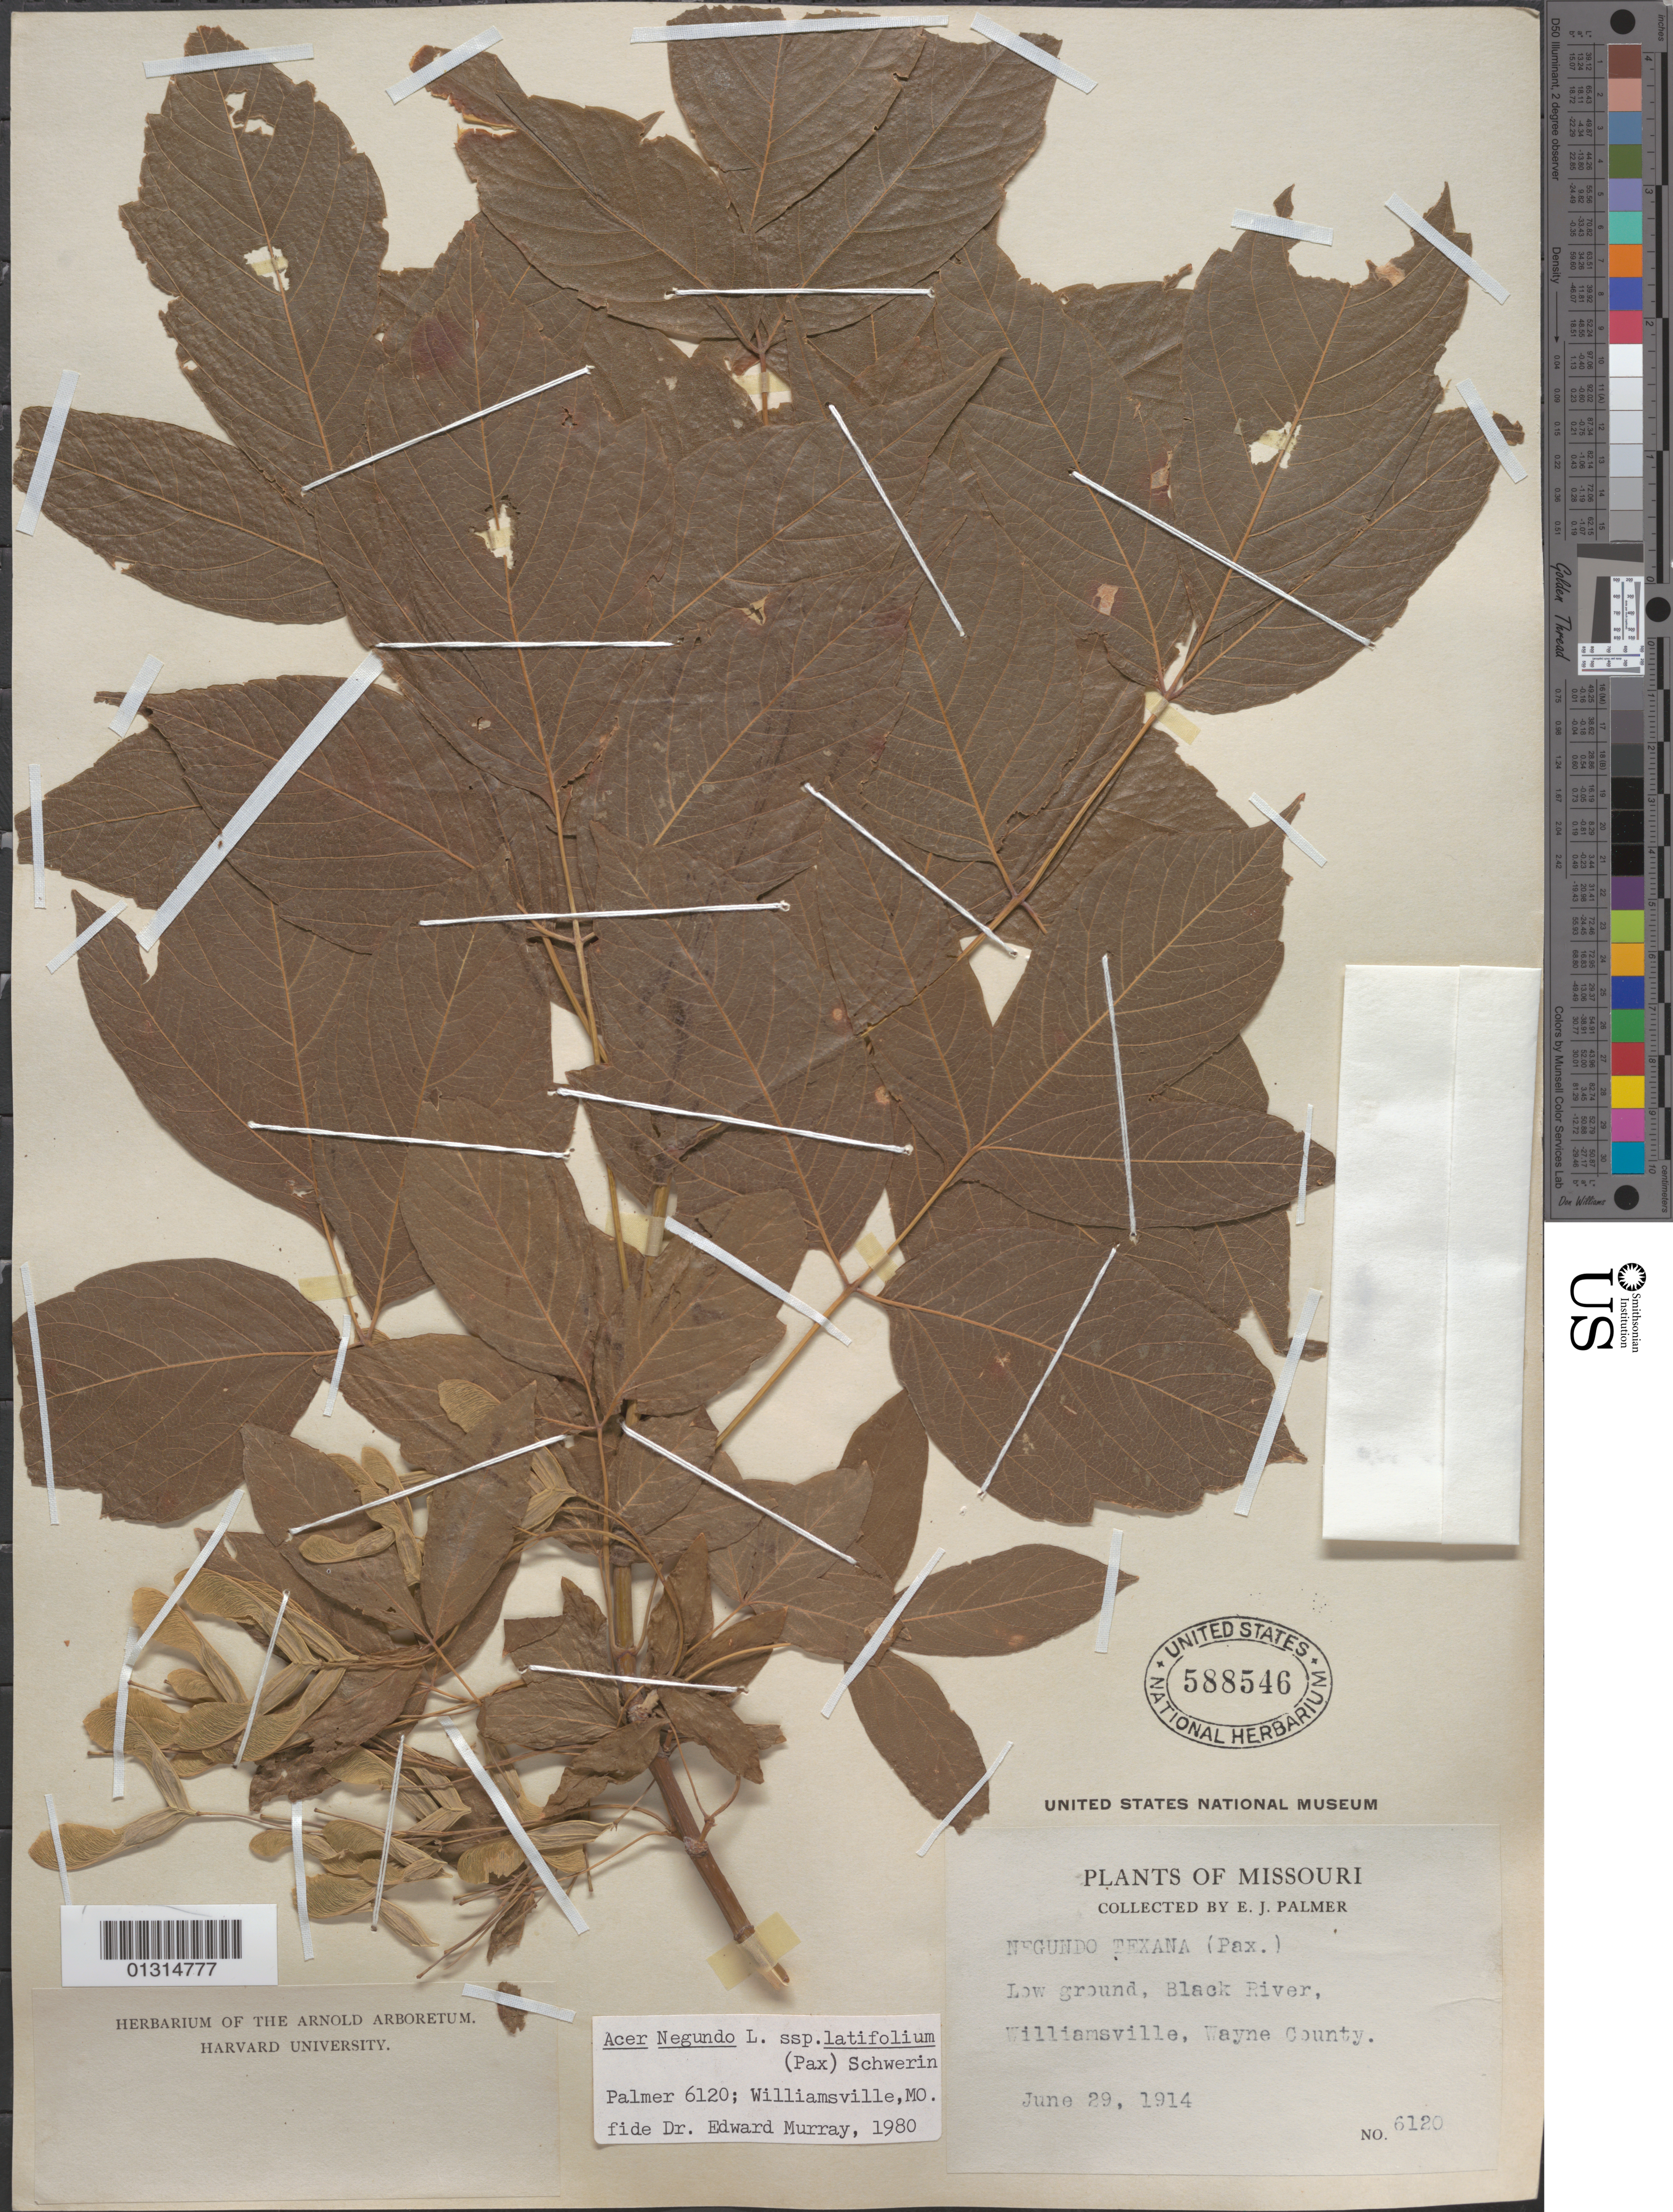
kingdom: Plantae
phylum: Tracheophyta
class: Magnoliopsida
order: Sapindales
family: Sapindaceae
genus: Acer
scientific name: Acer negundo subsp. latifolium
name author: (Pax) Schwer.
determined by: Murray, Edward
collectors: E. J. Palmer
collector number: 6120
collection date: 1914-06-29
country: United States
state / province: Missouri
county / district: Wayne County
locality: Williamsville, Black River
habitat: Low Ground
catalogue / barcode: US 588546